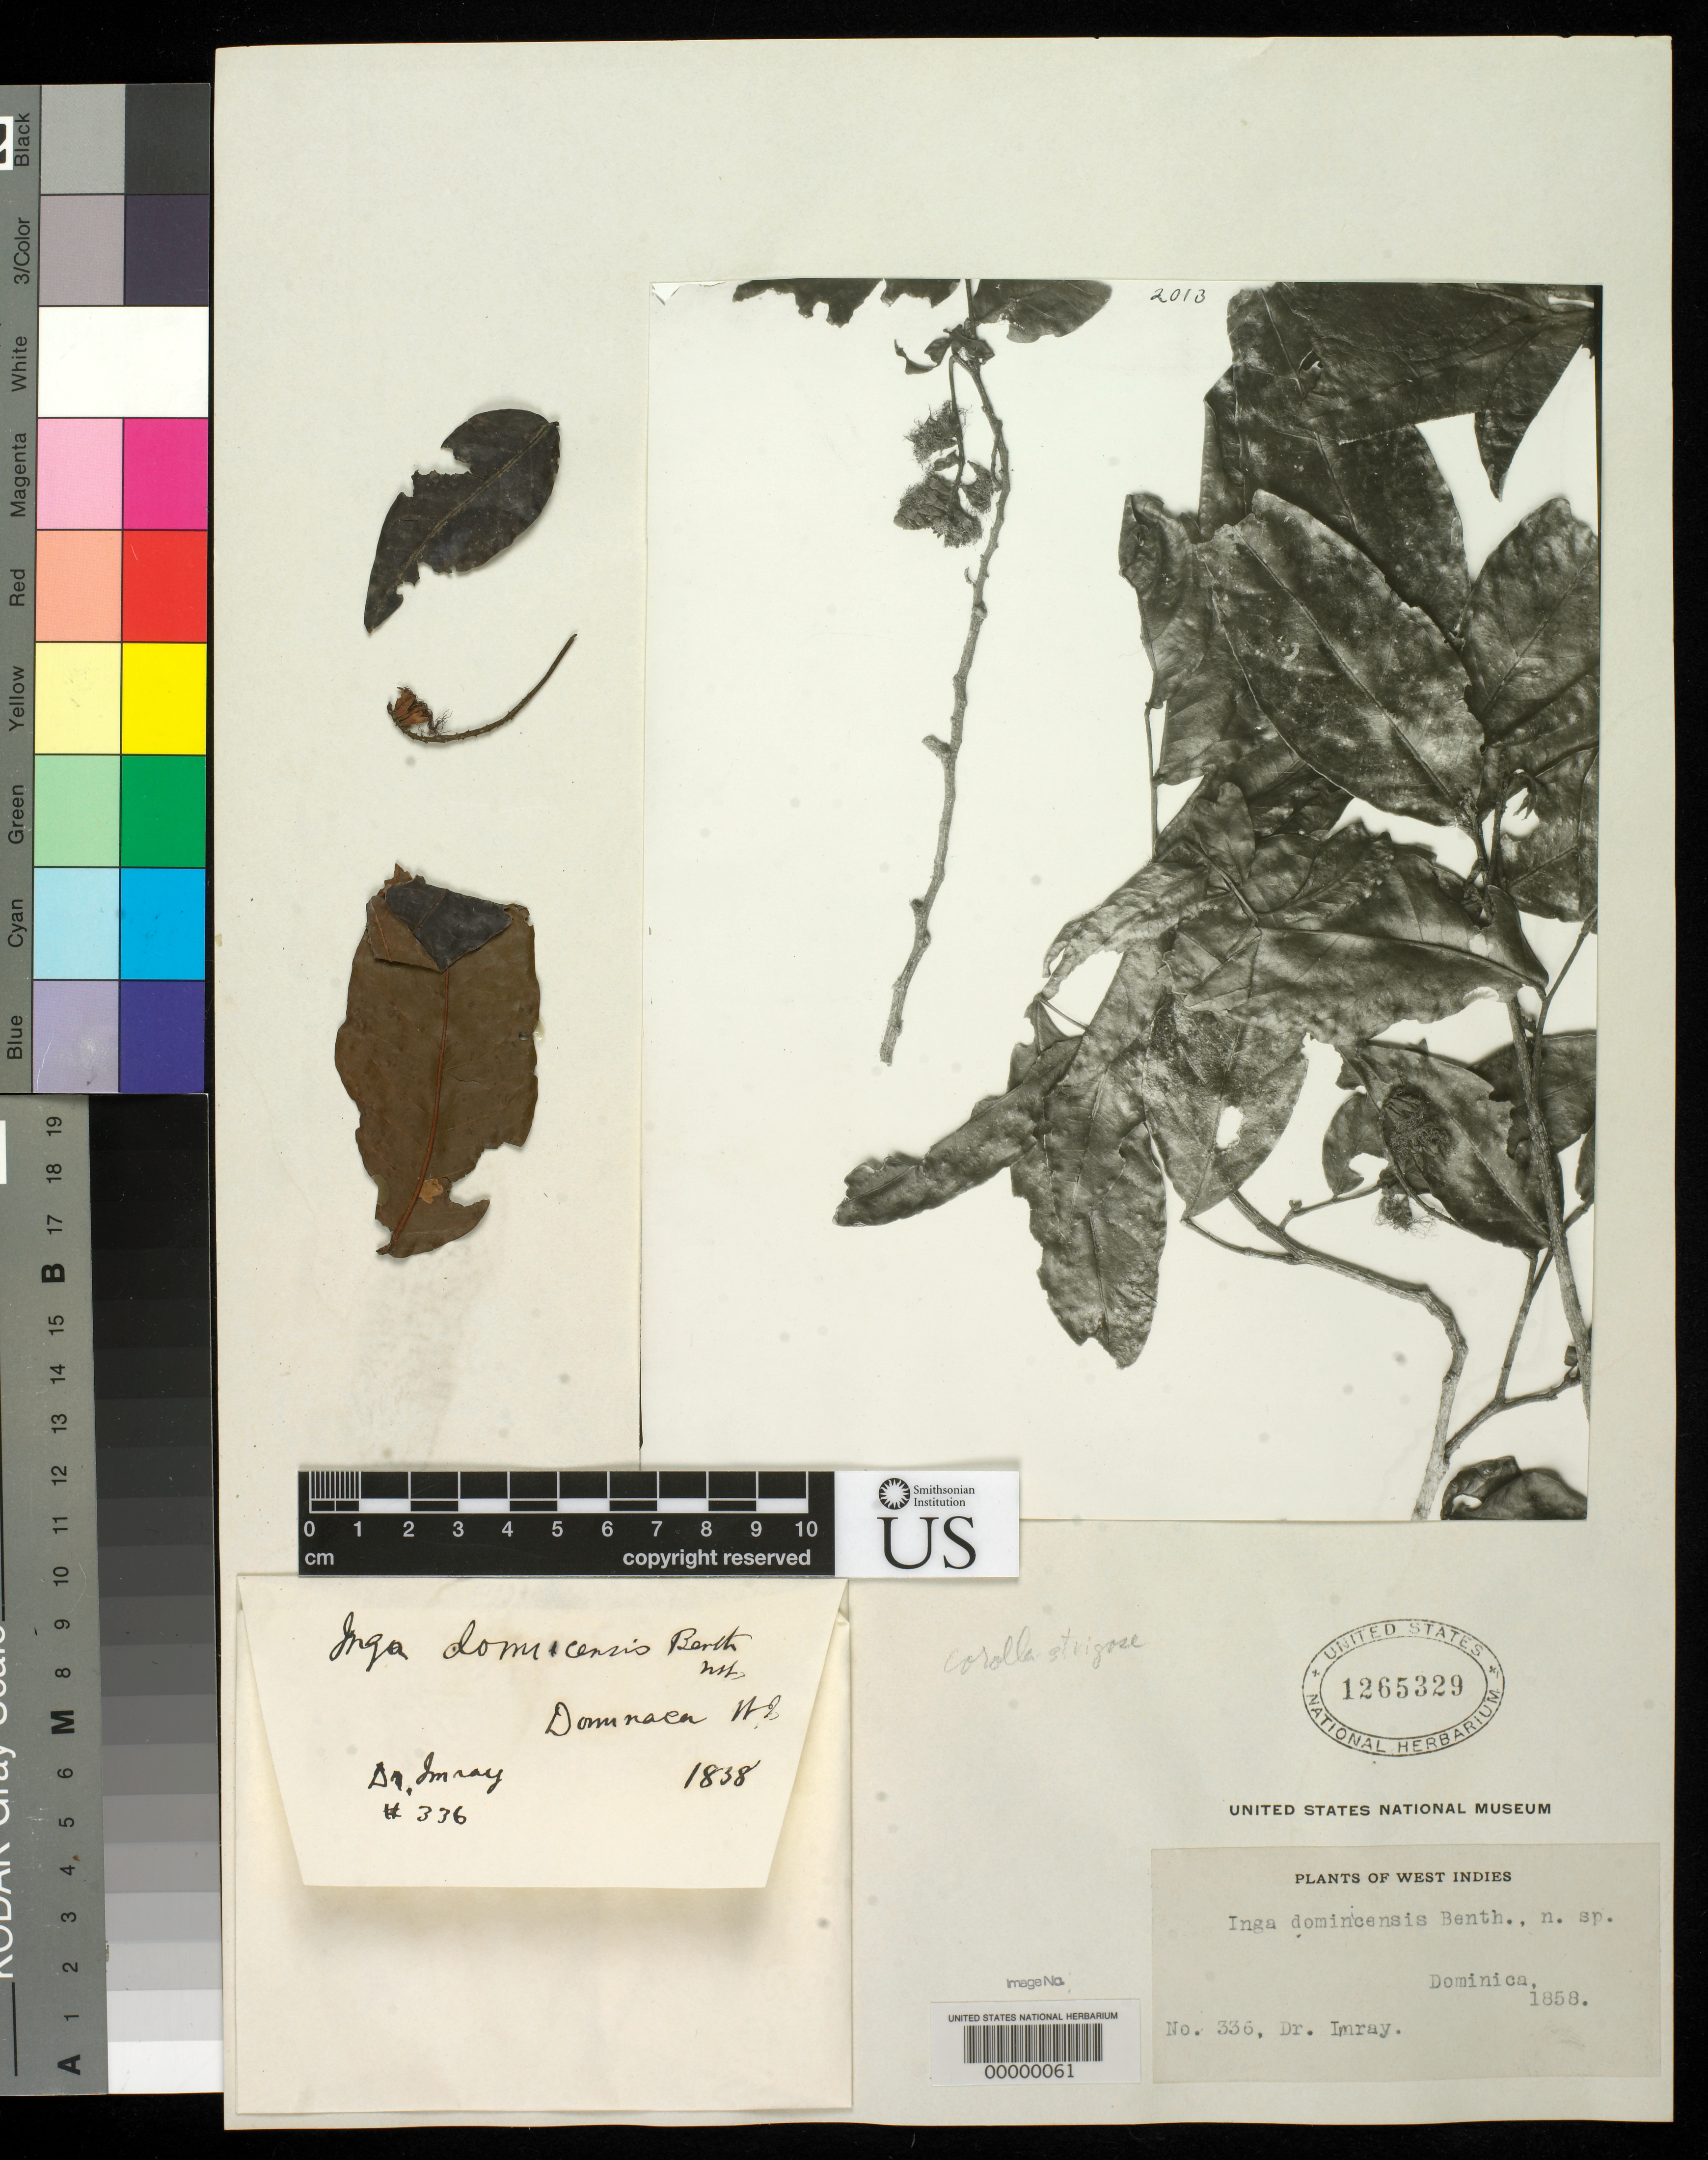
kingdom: Plantae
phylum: Tracheophyta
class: Magnoliopsida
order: Fabales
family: Fabaceae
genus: Inga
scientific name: Inga dominicensis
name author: Benth.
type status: Type Fragment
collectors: J. Imray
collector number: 336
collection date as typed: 1858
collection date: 1858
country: Dominica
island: Windward Is.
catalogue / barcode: US 1265329